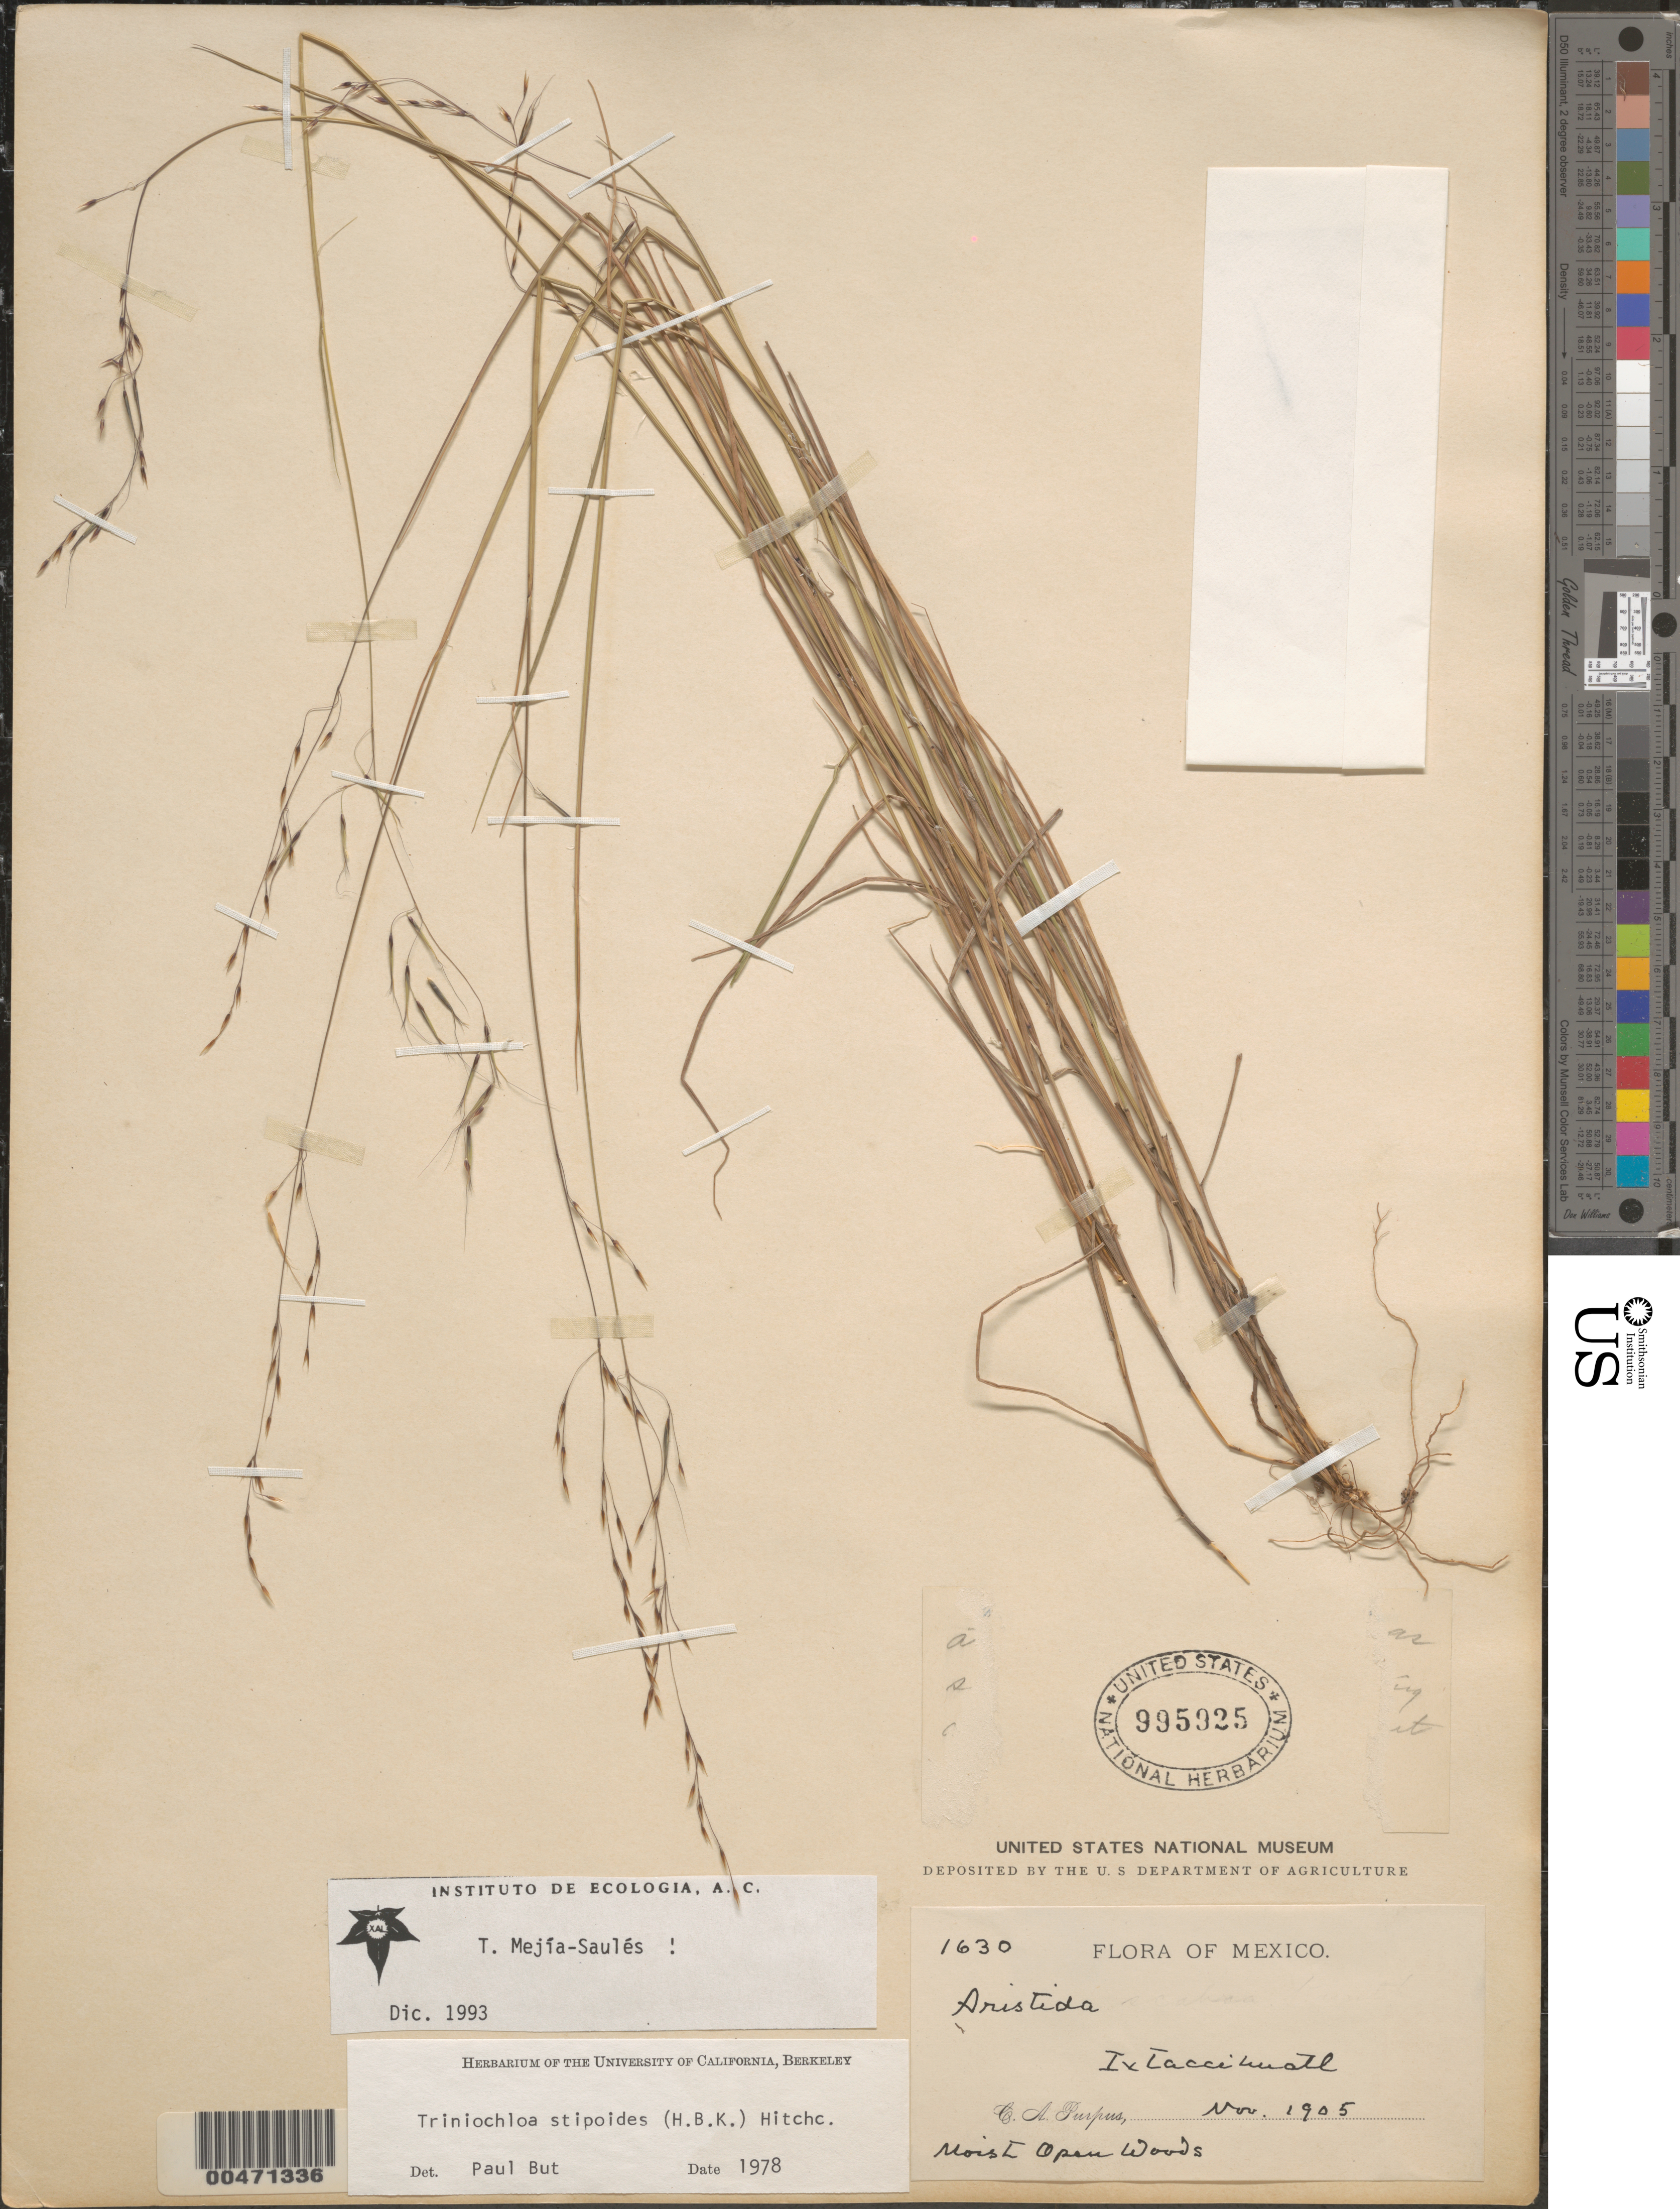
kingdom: Plantae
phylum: Tracheophyta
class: Liliopsida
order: Poales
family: Poaceae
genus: Triniochloa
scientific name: Triniochloa stipoides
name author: (Kunth) Hitchc.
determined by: Mejía-Sauls, M. T.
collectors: C. A. Purpus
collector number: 1630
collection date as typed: Nov 1905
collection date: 1905-11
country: Mexico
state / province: Morelos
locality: Ixtaccihuatl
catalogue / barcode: US 995925